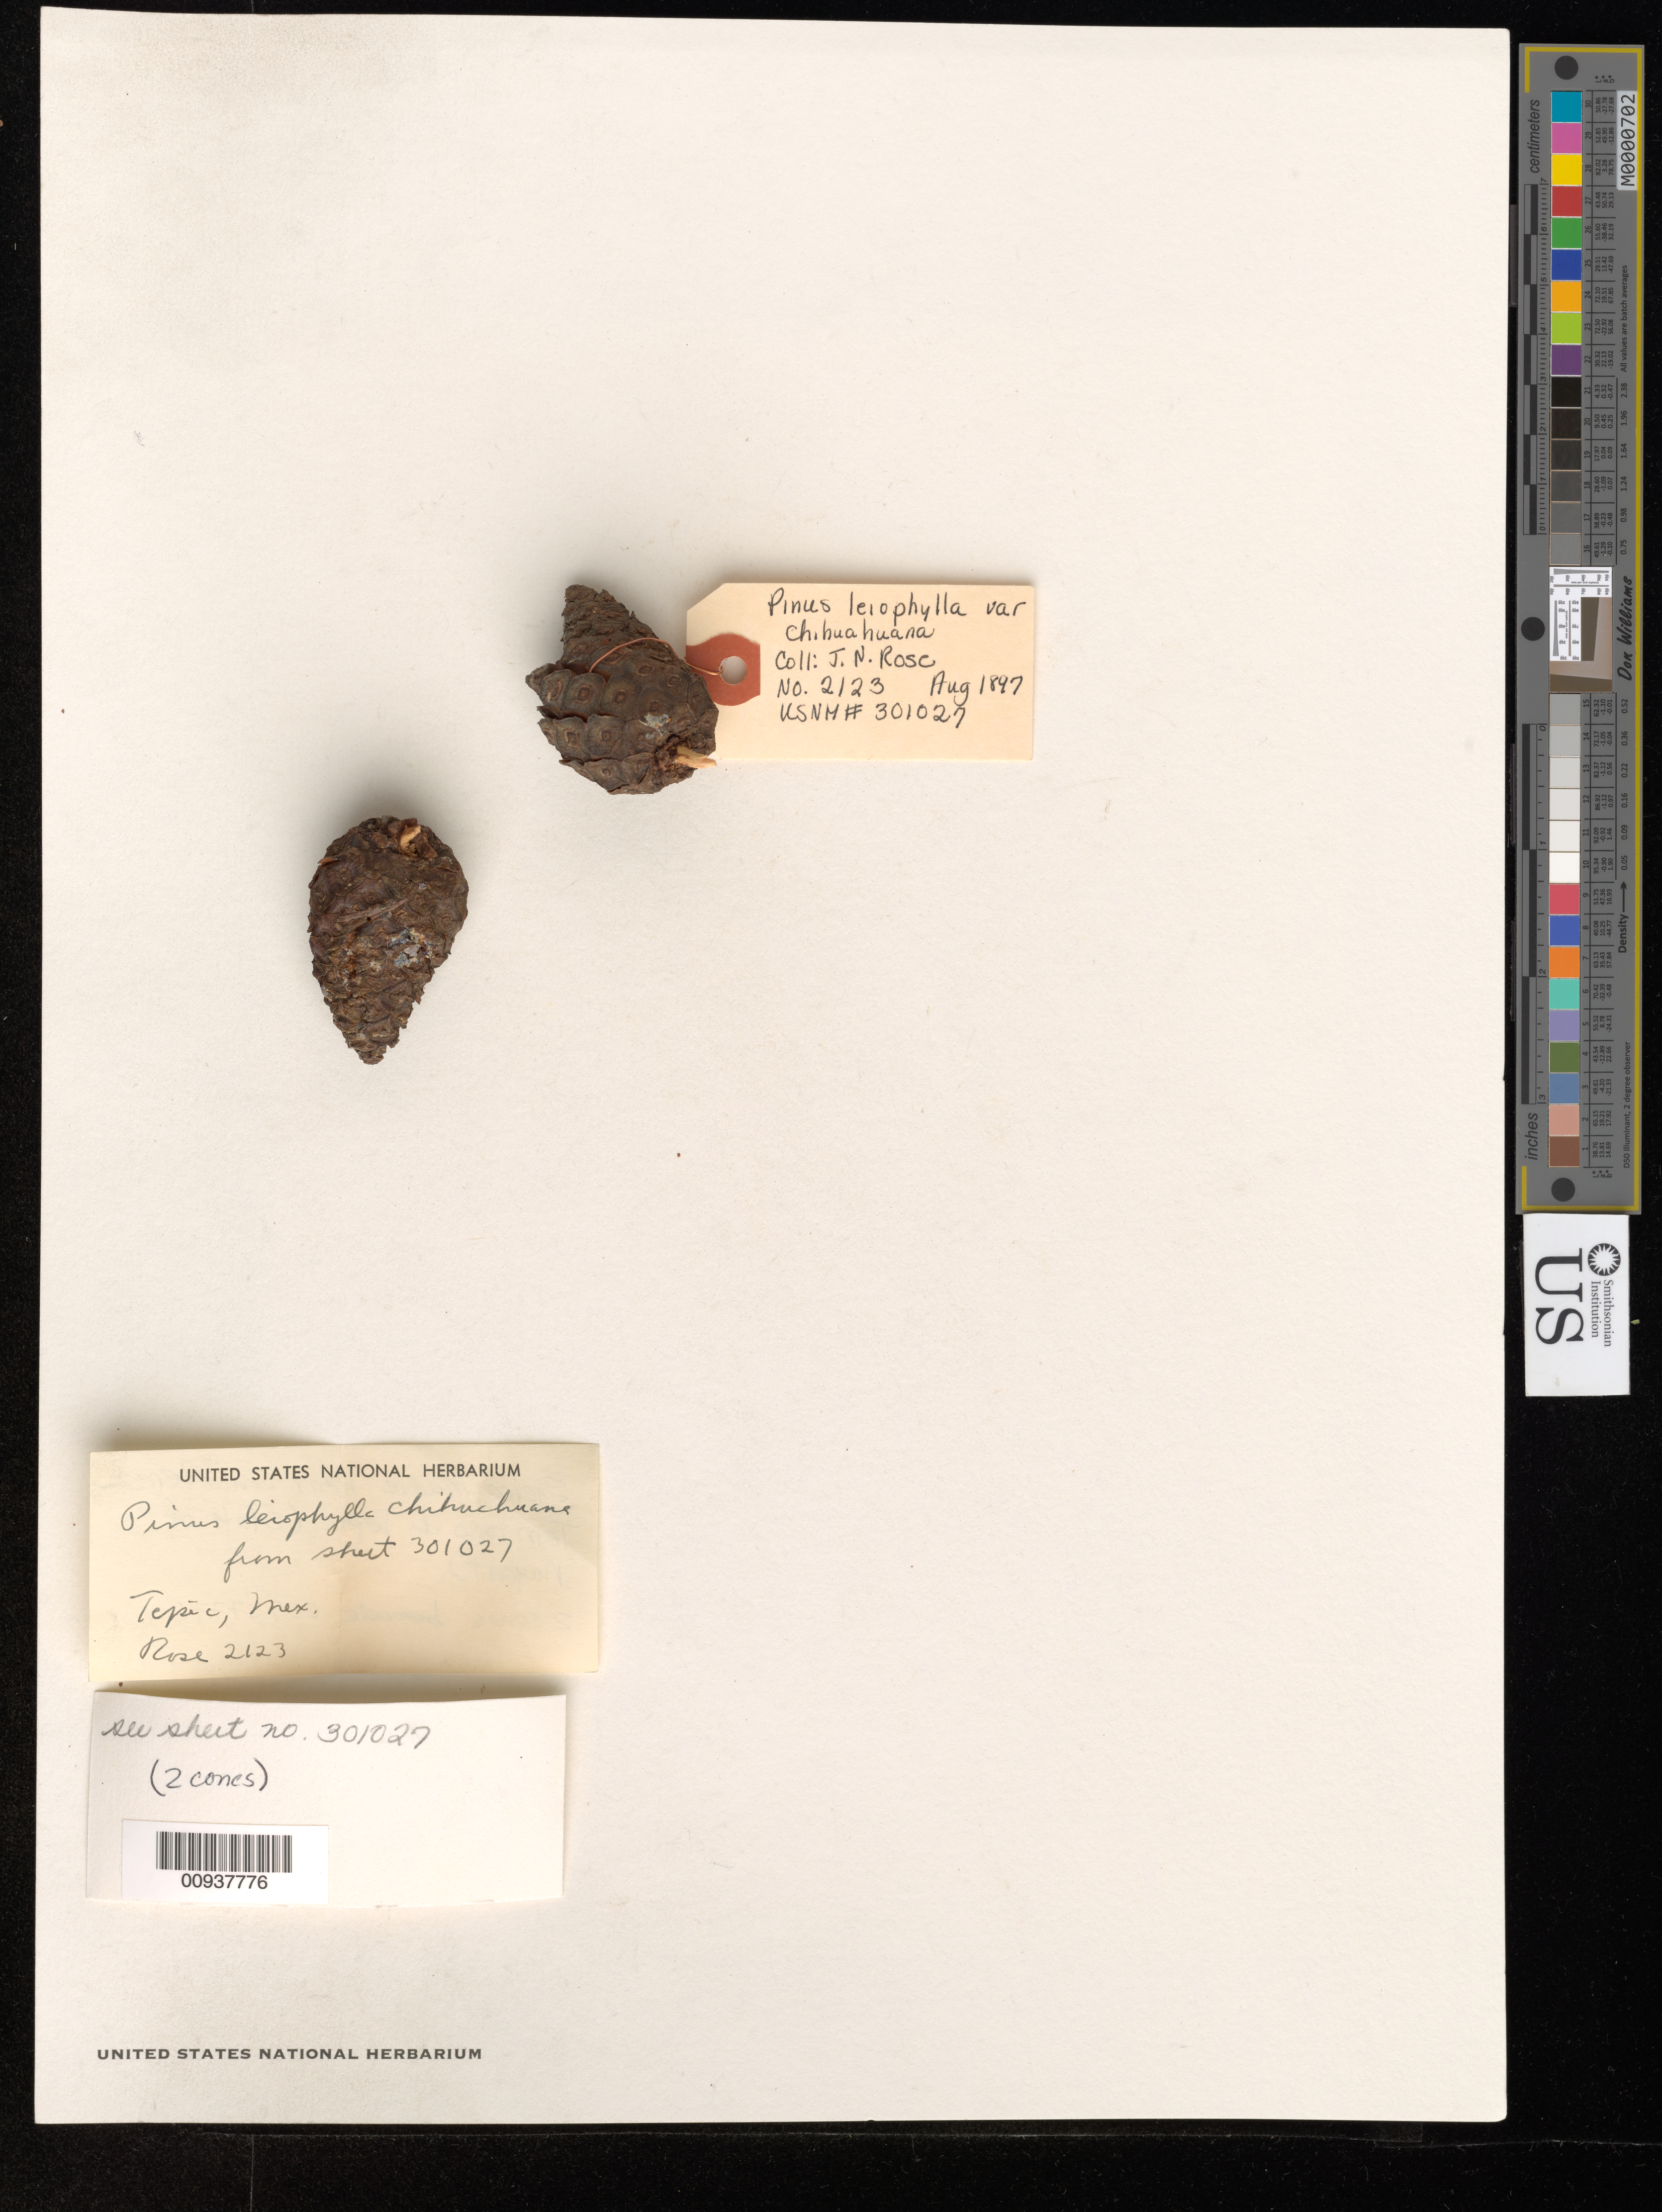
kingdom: Plantae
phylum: Tracheophyta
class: Pinopsida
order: Pinales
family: Pinaceae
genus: Pinus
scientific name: Pinus leiophylla var. chihuahuana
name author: (Engelm.) Shaw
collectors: J. N. Rose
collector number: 2123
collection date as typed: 08 Aug 1897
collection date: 1897-08-08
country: Mexico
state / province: Nayarit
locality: Sierra Madre near Santa Teresa, Territorio de Tepic.